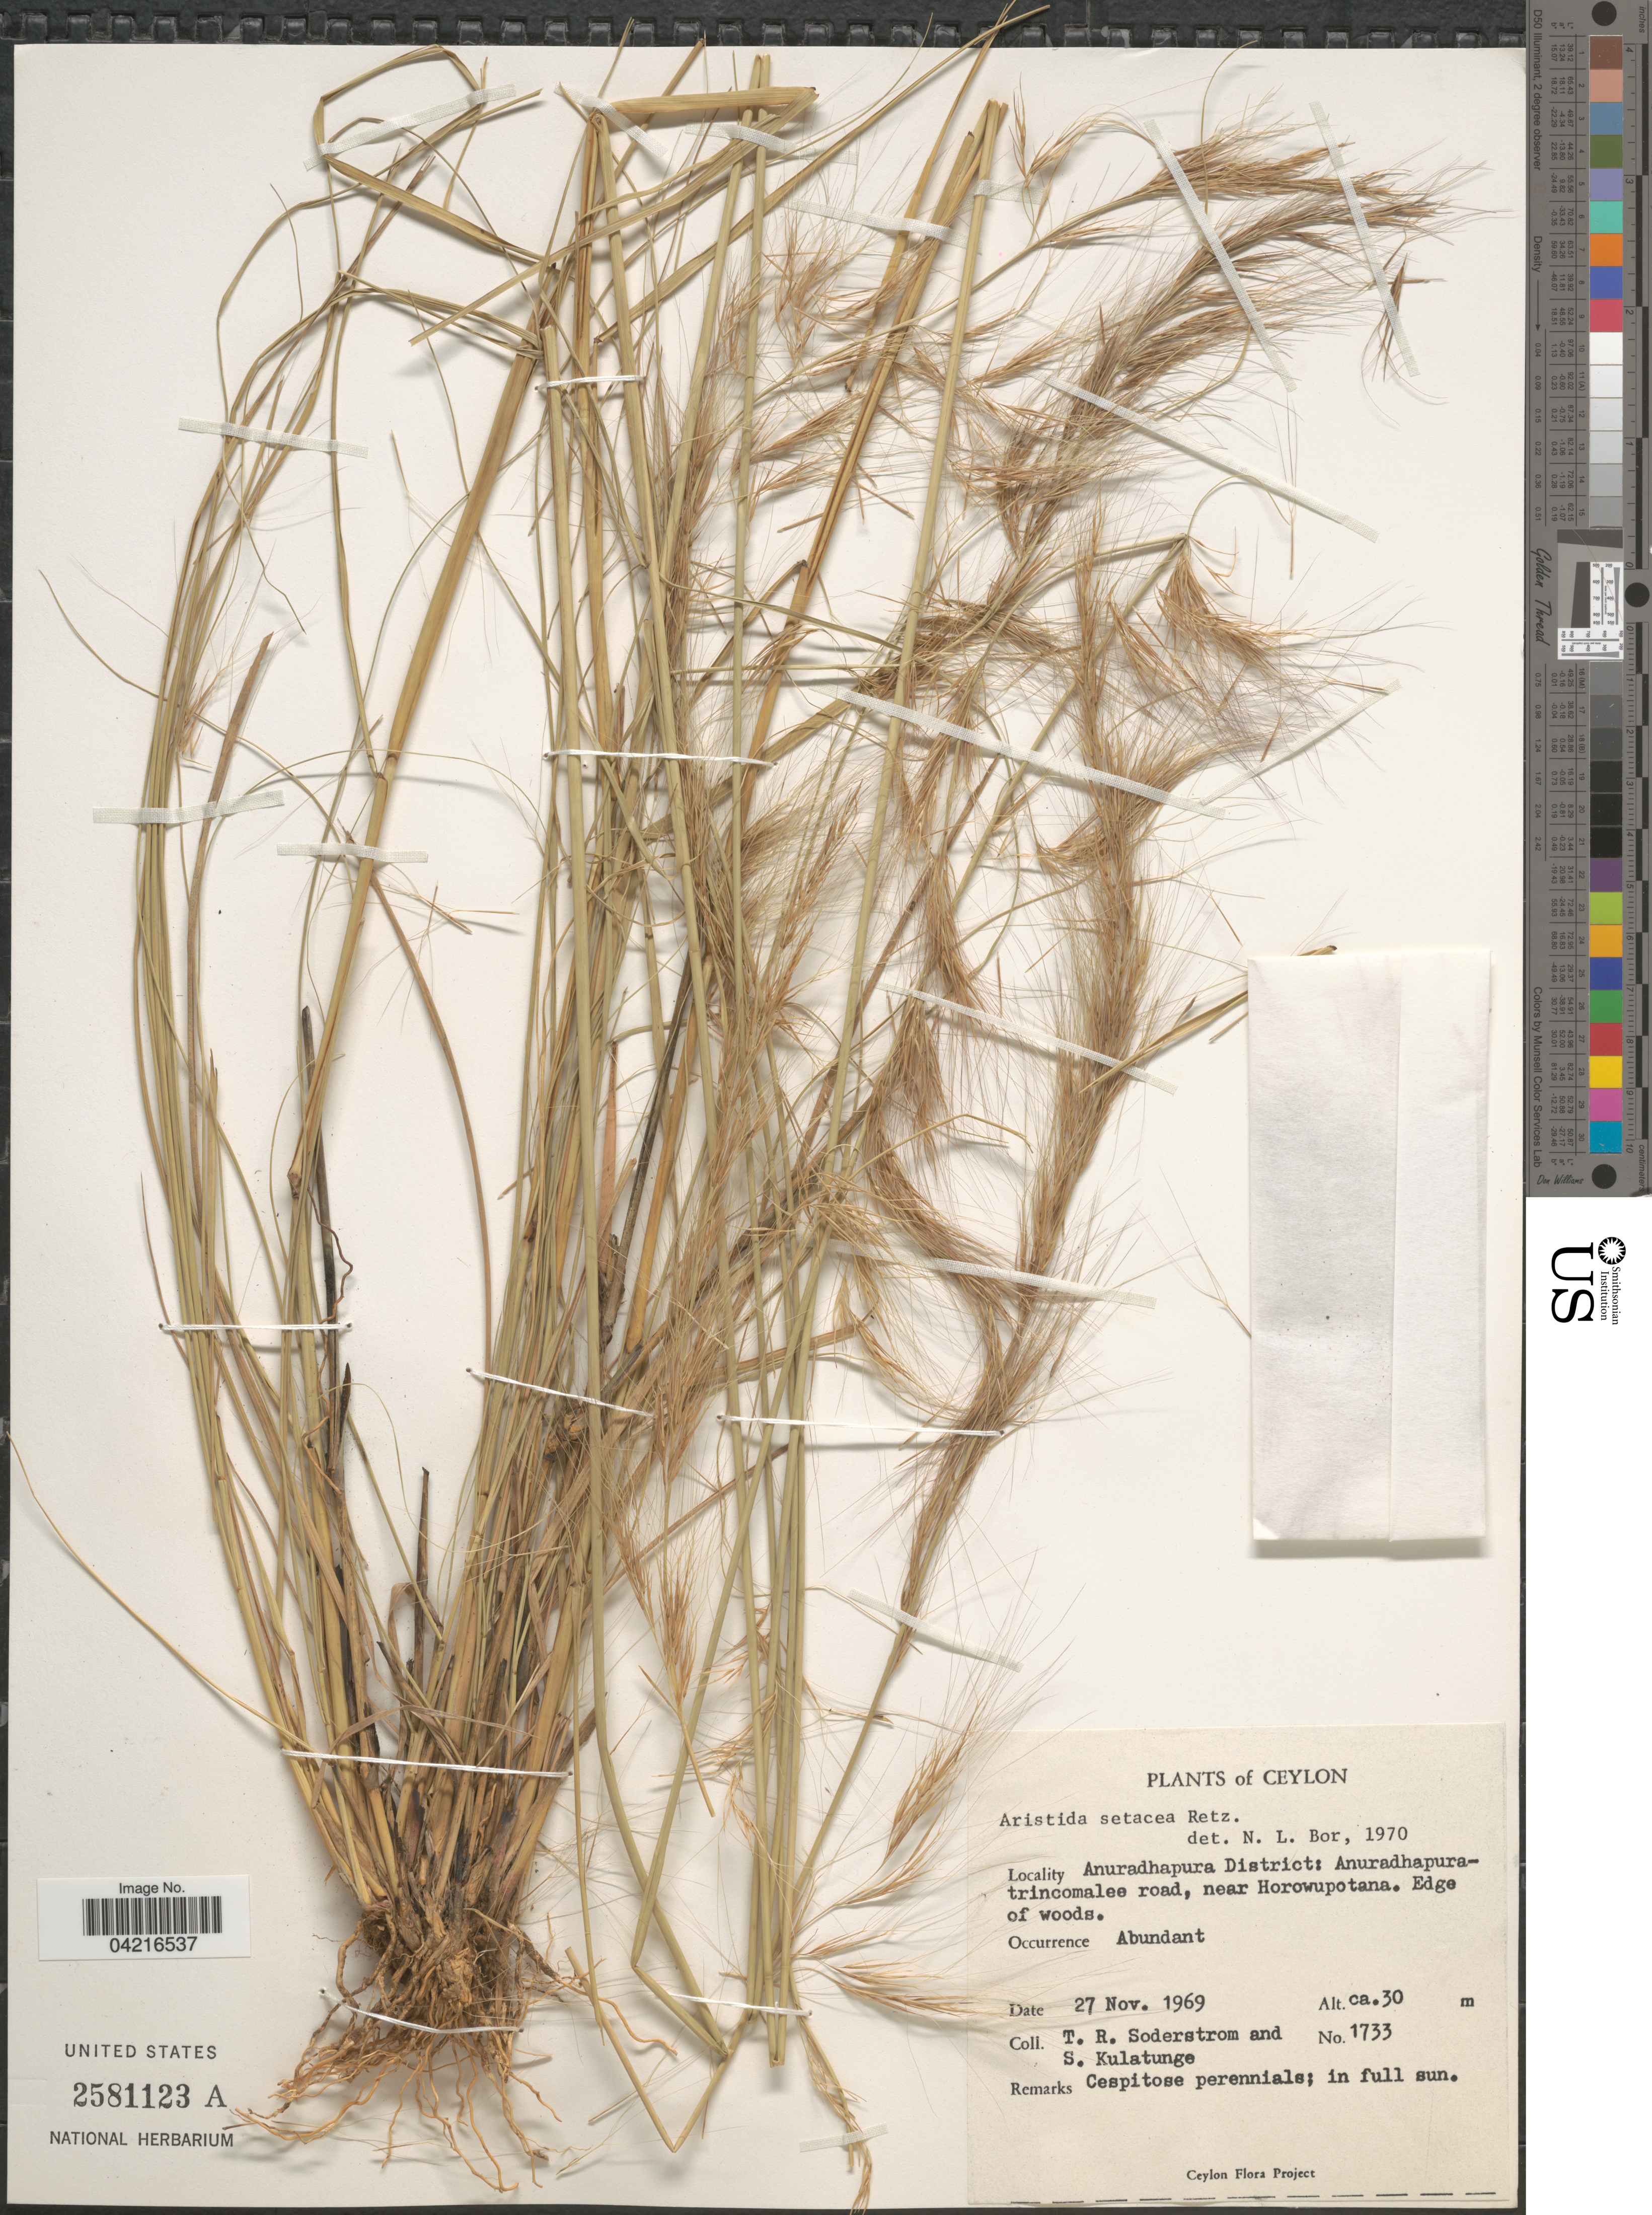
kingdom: Plantae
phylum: Tracheophyta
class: Liliopsida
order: Poales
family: Poaceae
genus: Aristida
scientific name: Aristida setacea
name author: Retz.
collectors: T. R. Soderstrom & S. Kulatunge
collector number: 1733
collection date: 1969-11-27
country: Sri Lanka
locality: Ceylon. Anuradhapura District: Anuradhapura-trincomalee road, near Horowupotana. Edge of woods.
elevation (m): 30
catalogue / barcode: US 2581123A